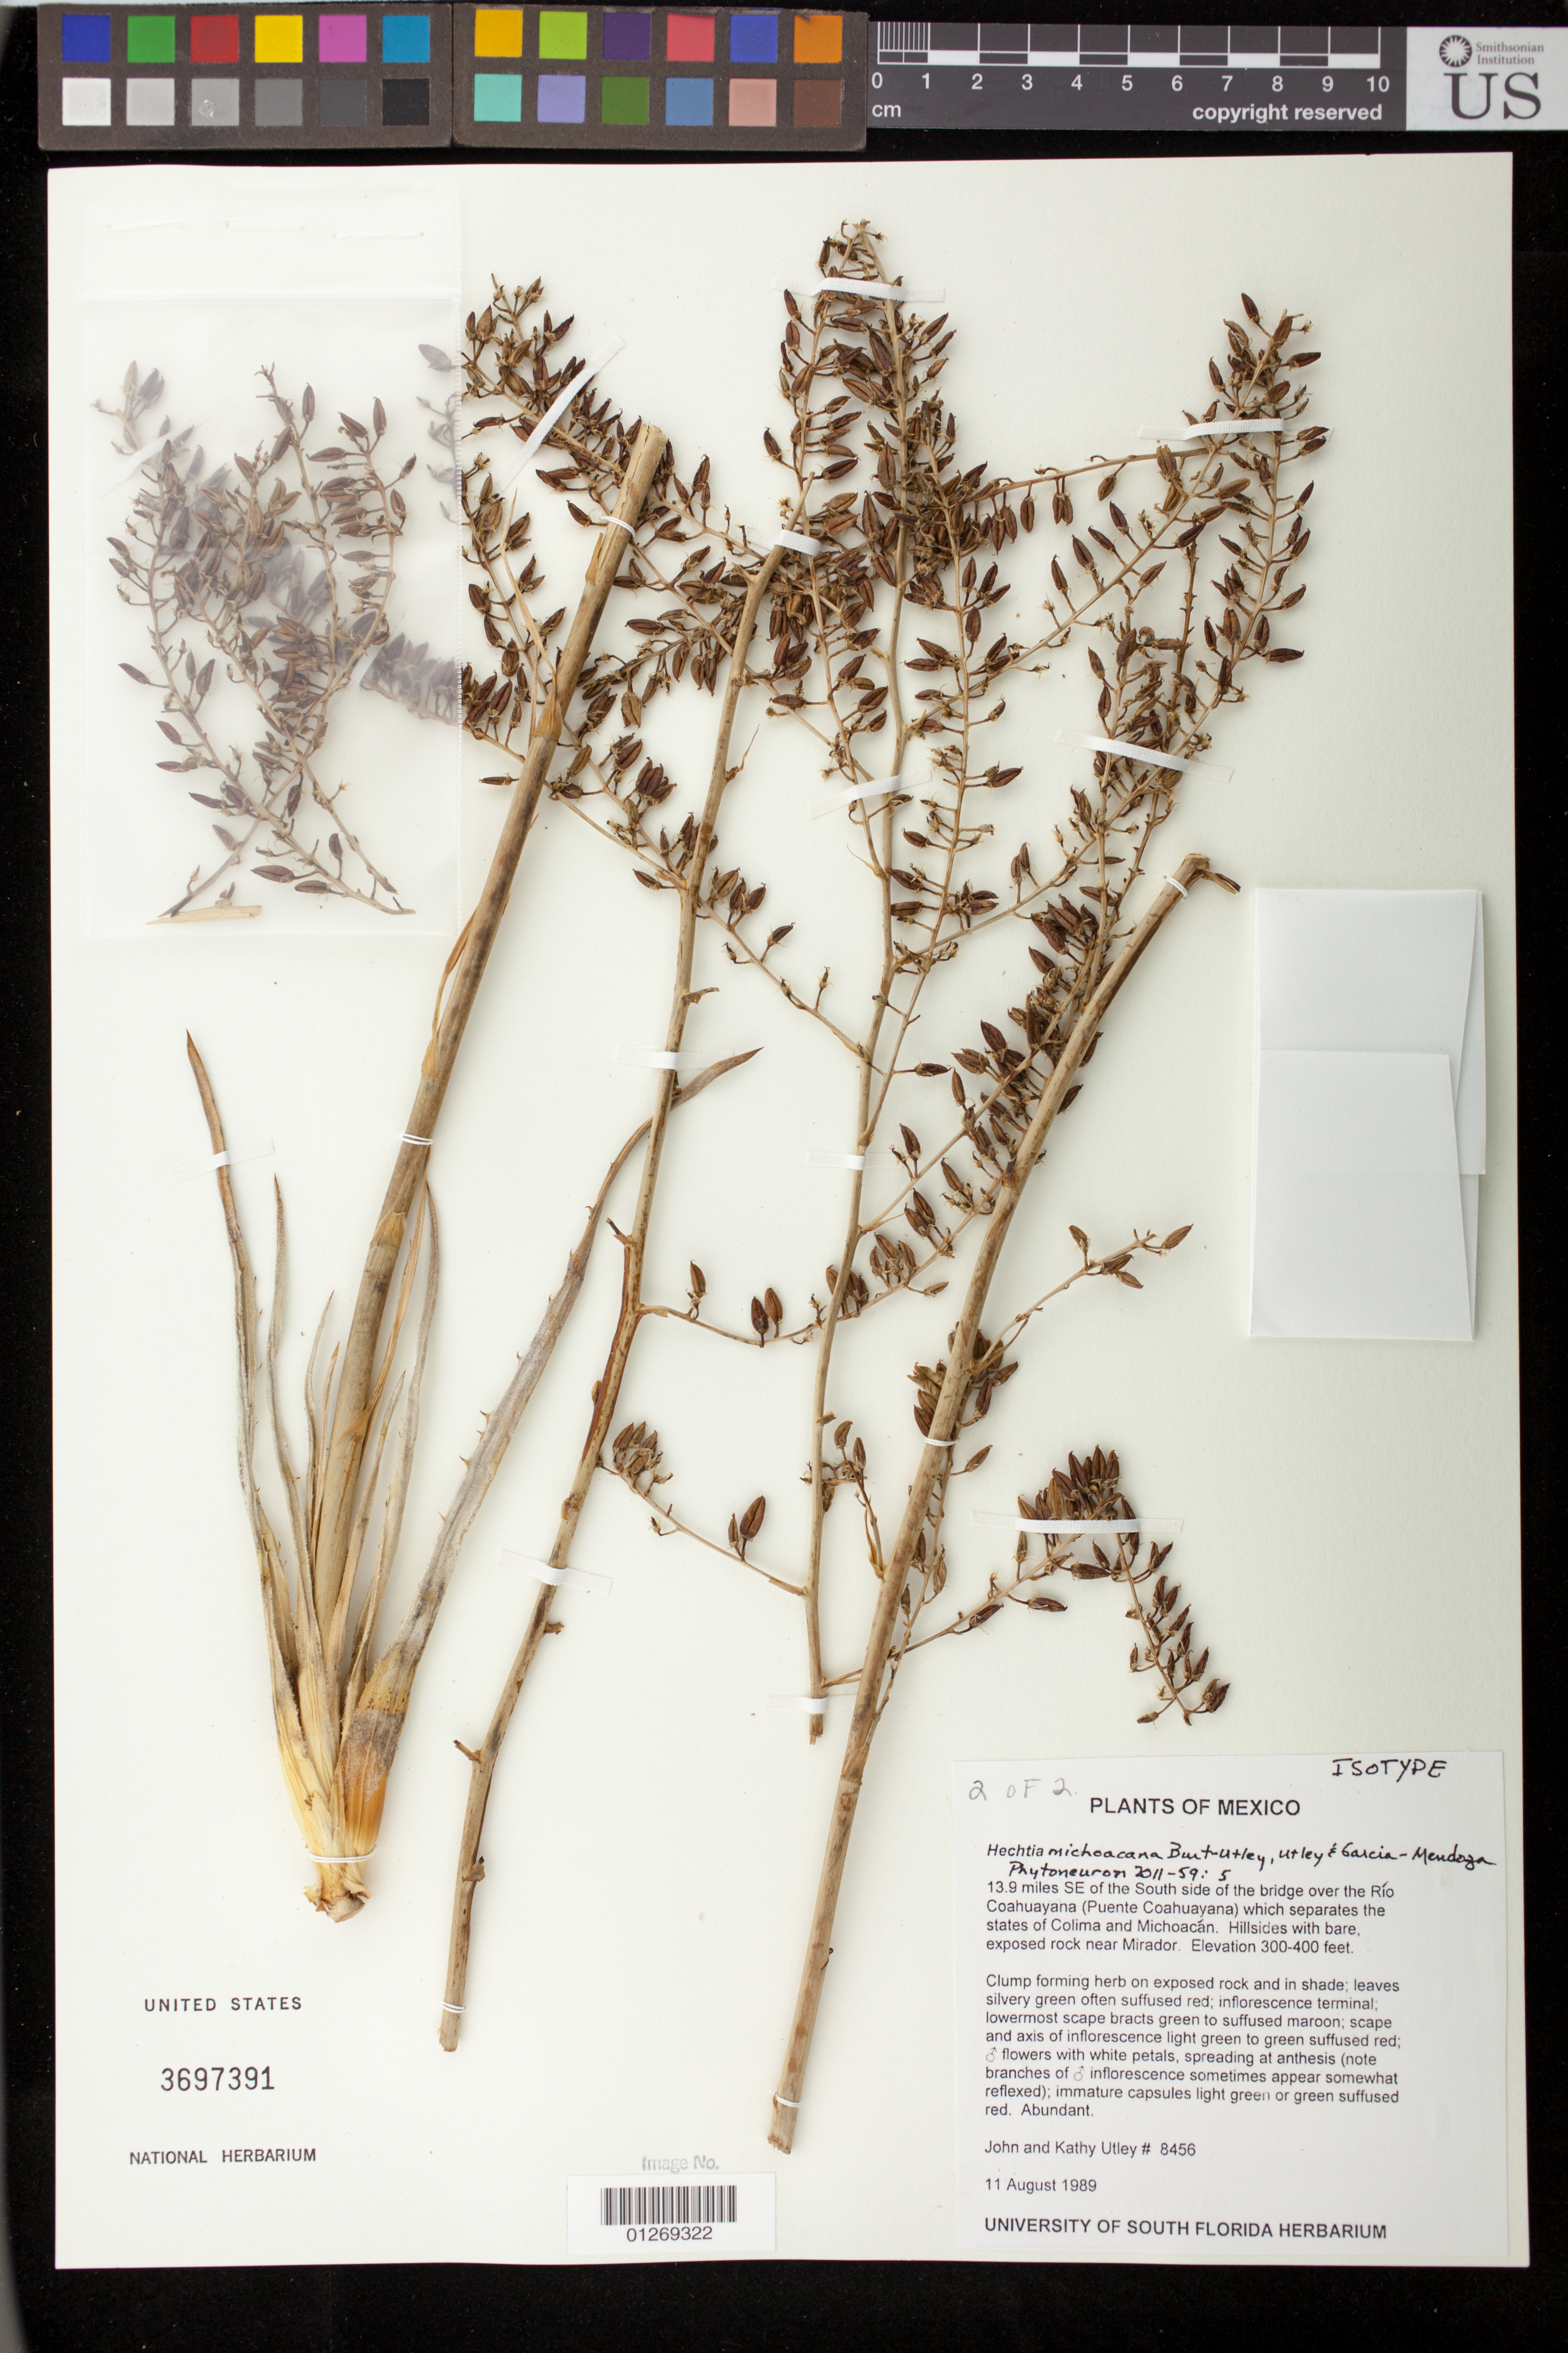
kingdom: Plantae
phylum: Tracheophyta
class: Liliopsida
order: Poales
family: Bromeliaceae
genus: Hechtia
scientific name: Hechtia michoacana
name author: Burt-Utley et al.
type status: Isotype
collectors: J. F. Utley & K. M. Burt-Utley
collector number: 8456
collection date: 1989-08-11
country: Mexico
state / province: Michoacán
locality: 13.9 miles SE of the south side of the bridge over the Rio Coahuayana (Puente Coahuayana) which separates the states of Colima and Michoacan, near Mirador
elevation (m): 91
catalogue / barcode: US 3697391